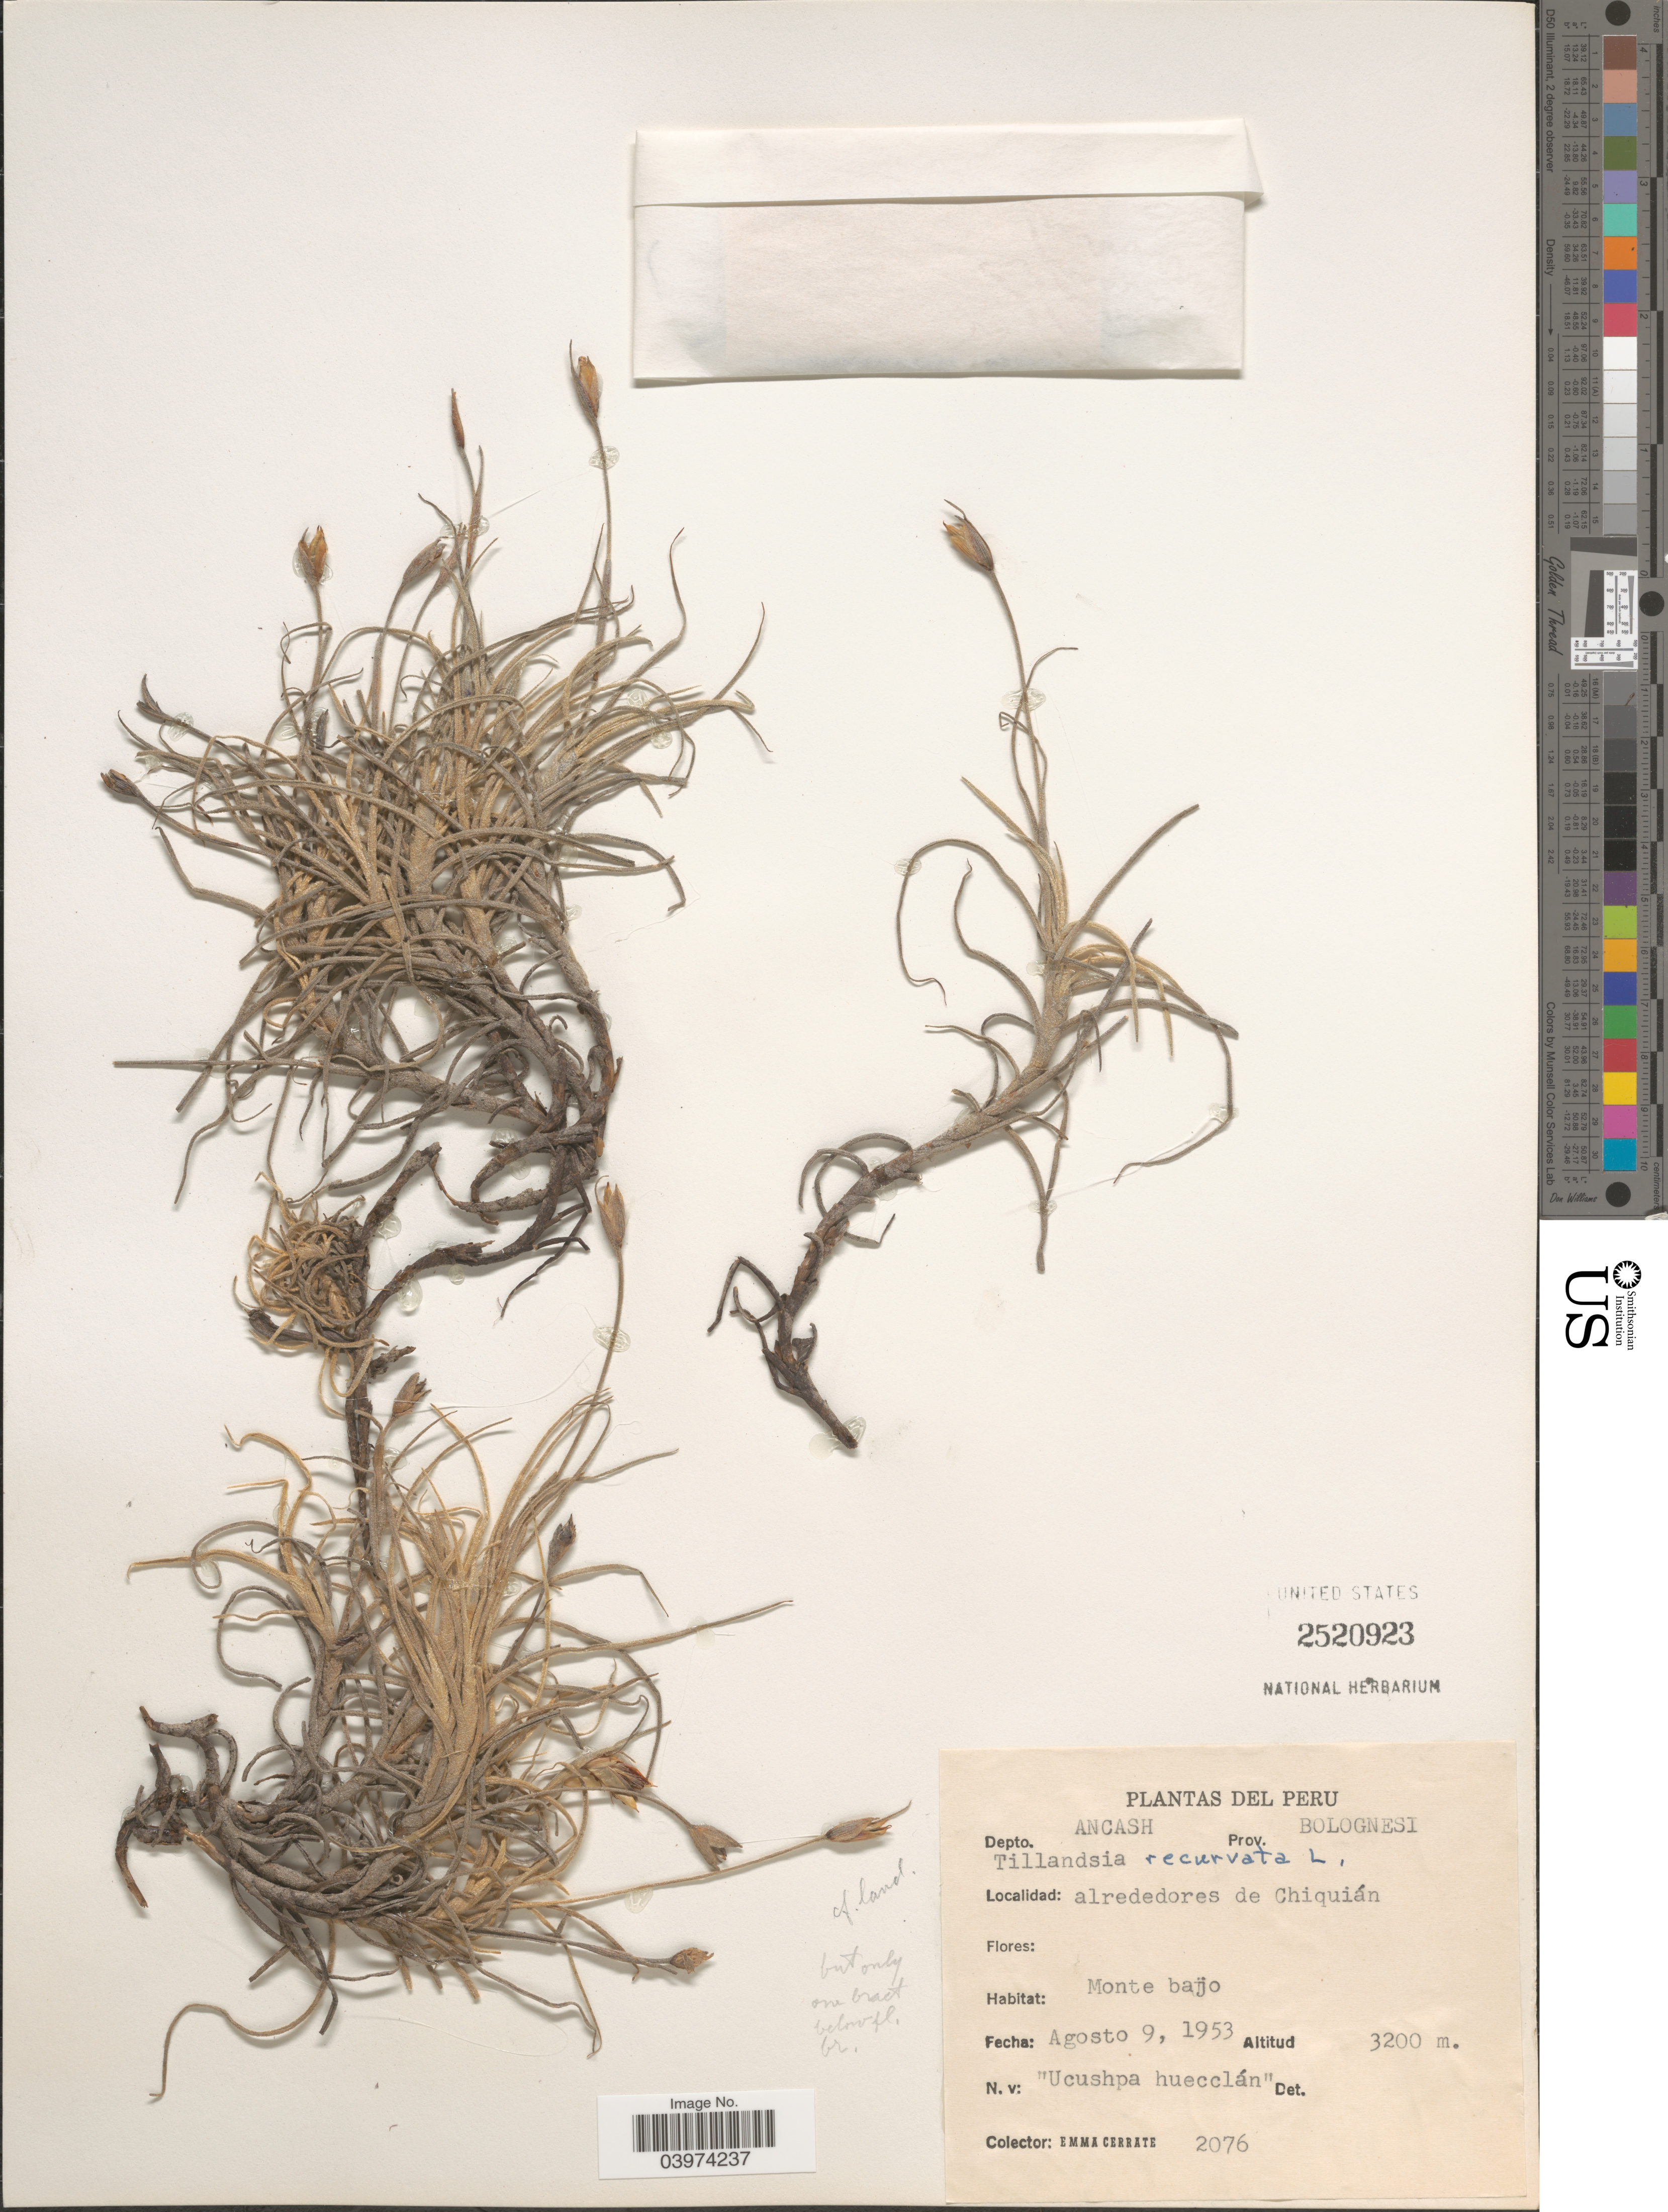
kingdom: Plantae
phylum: Tracheophyta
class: Liliopsida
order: Poales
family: Bromeliaceae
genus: Tillandsia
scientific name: Tillandsia recurvata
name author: L.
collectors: E. Cerrate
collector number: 2076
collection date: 1953-08-09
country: Peru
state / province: Ancash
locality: Depto. Ancash. Prov. Bolognesi. Alrededores de Chiquián.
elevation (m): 3200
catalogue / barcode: US 2520923